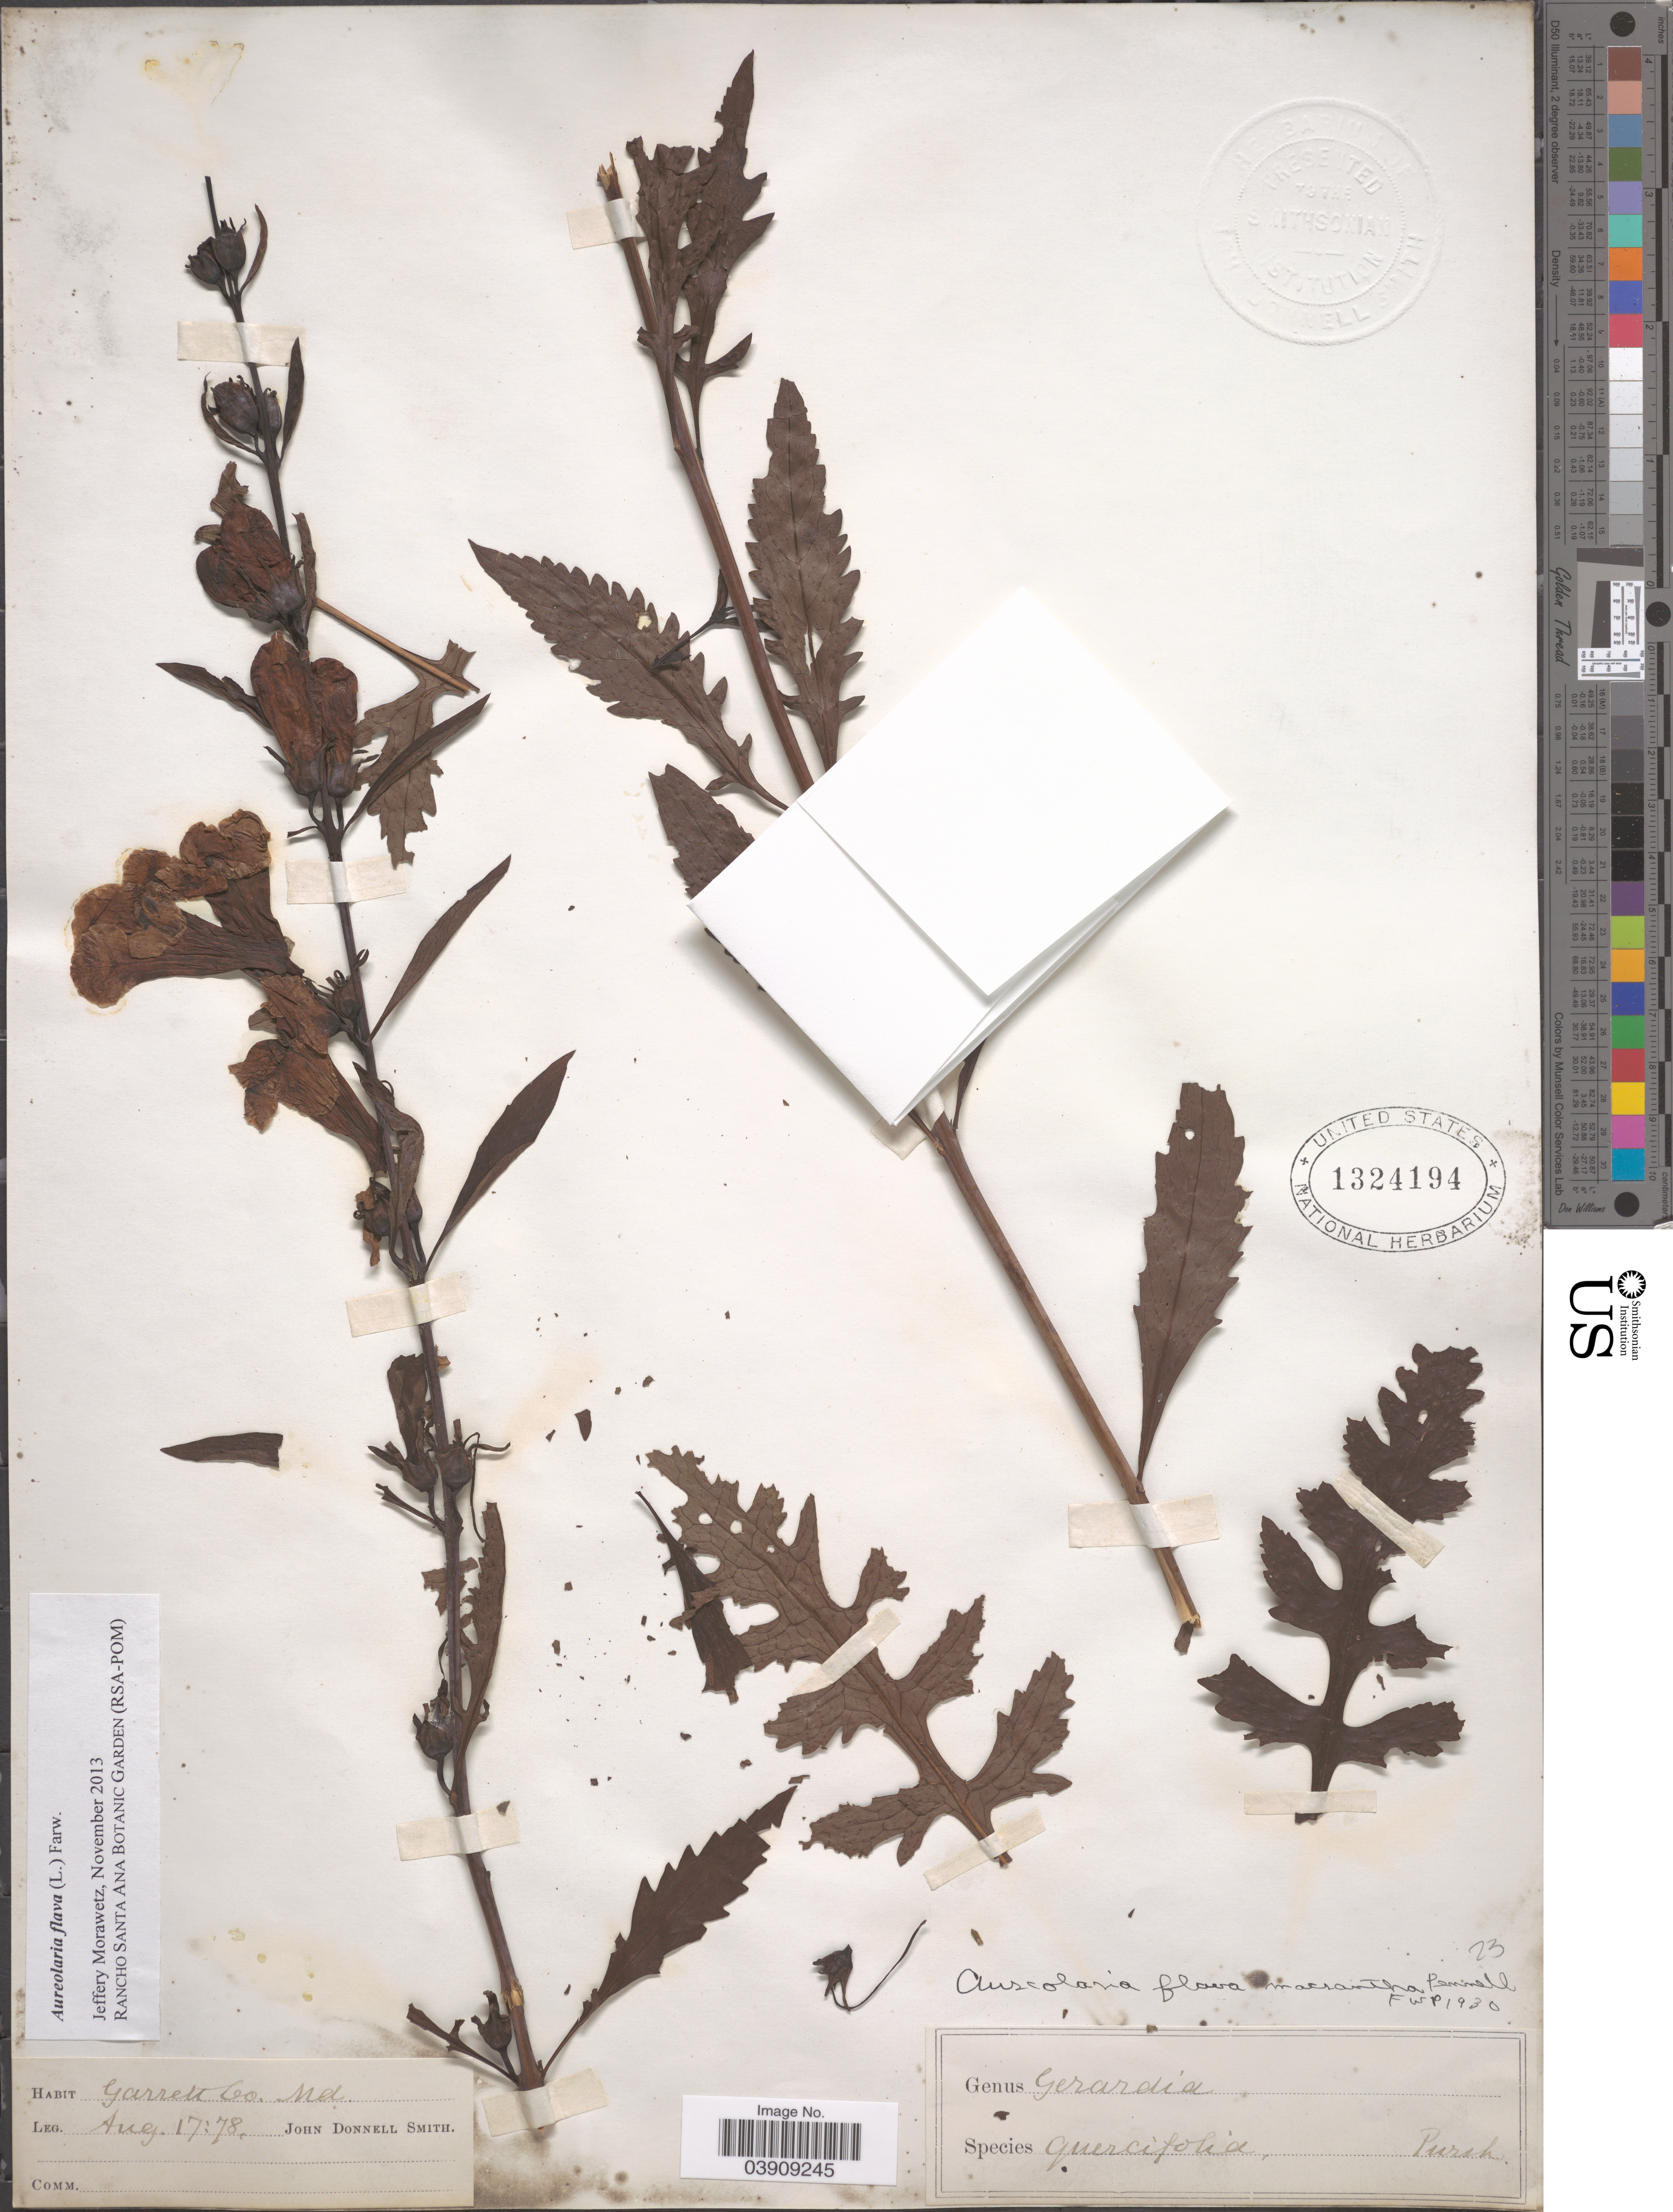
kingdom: Plantae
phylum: Tracheophyta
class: Magnoliopsida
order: Lamiales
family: Orobanchaceae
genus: Aureolaria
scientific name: Aureolaria flava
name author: (L.) Farw.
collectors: J. Donnell Smith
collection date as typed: Transcribed d/m/y: 17/8/78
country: United States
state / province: Maryland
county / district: Garrett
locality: Garrett Co.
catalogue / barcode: US 1324194